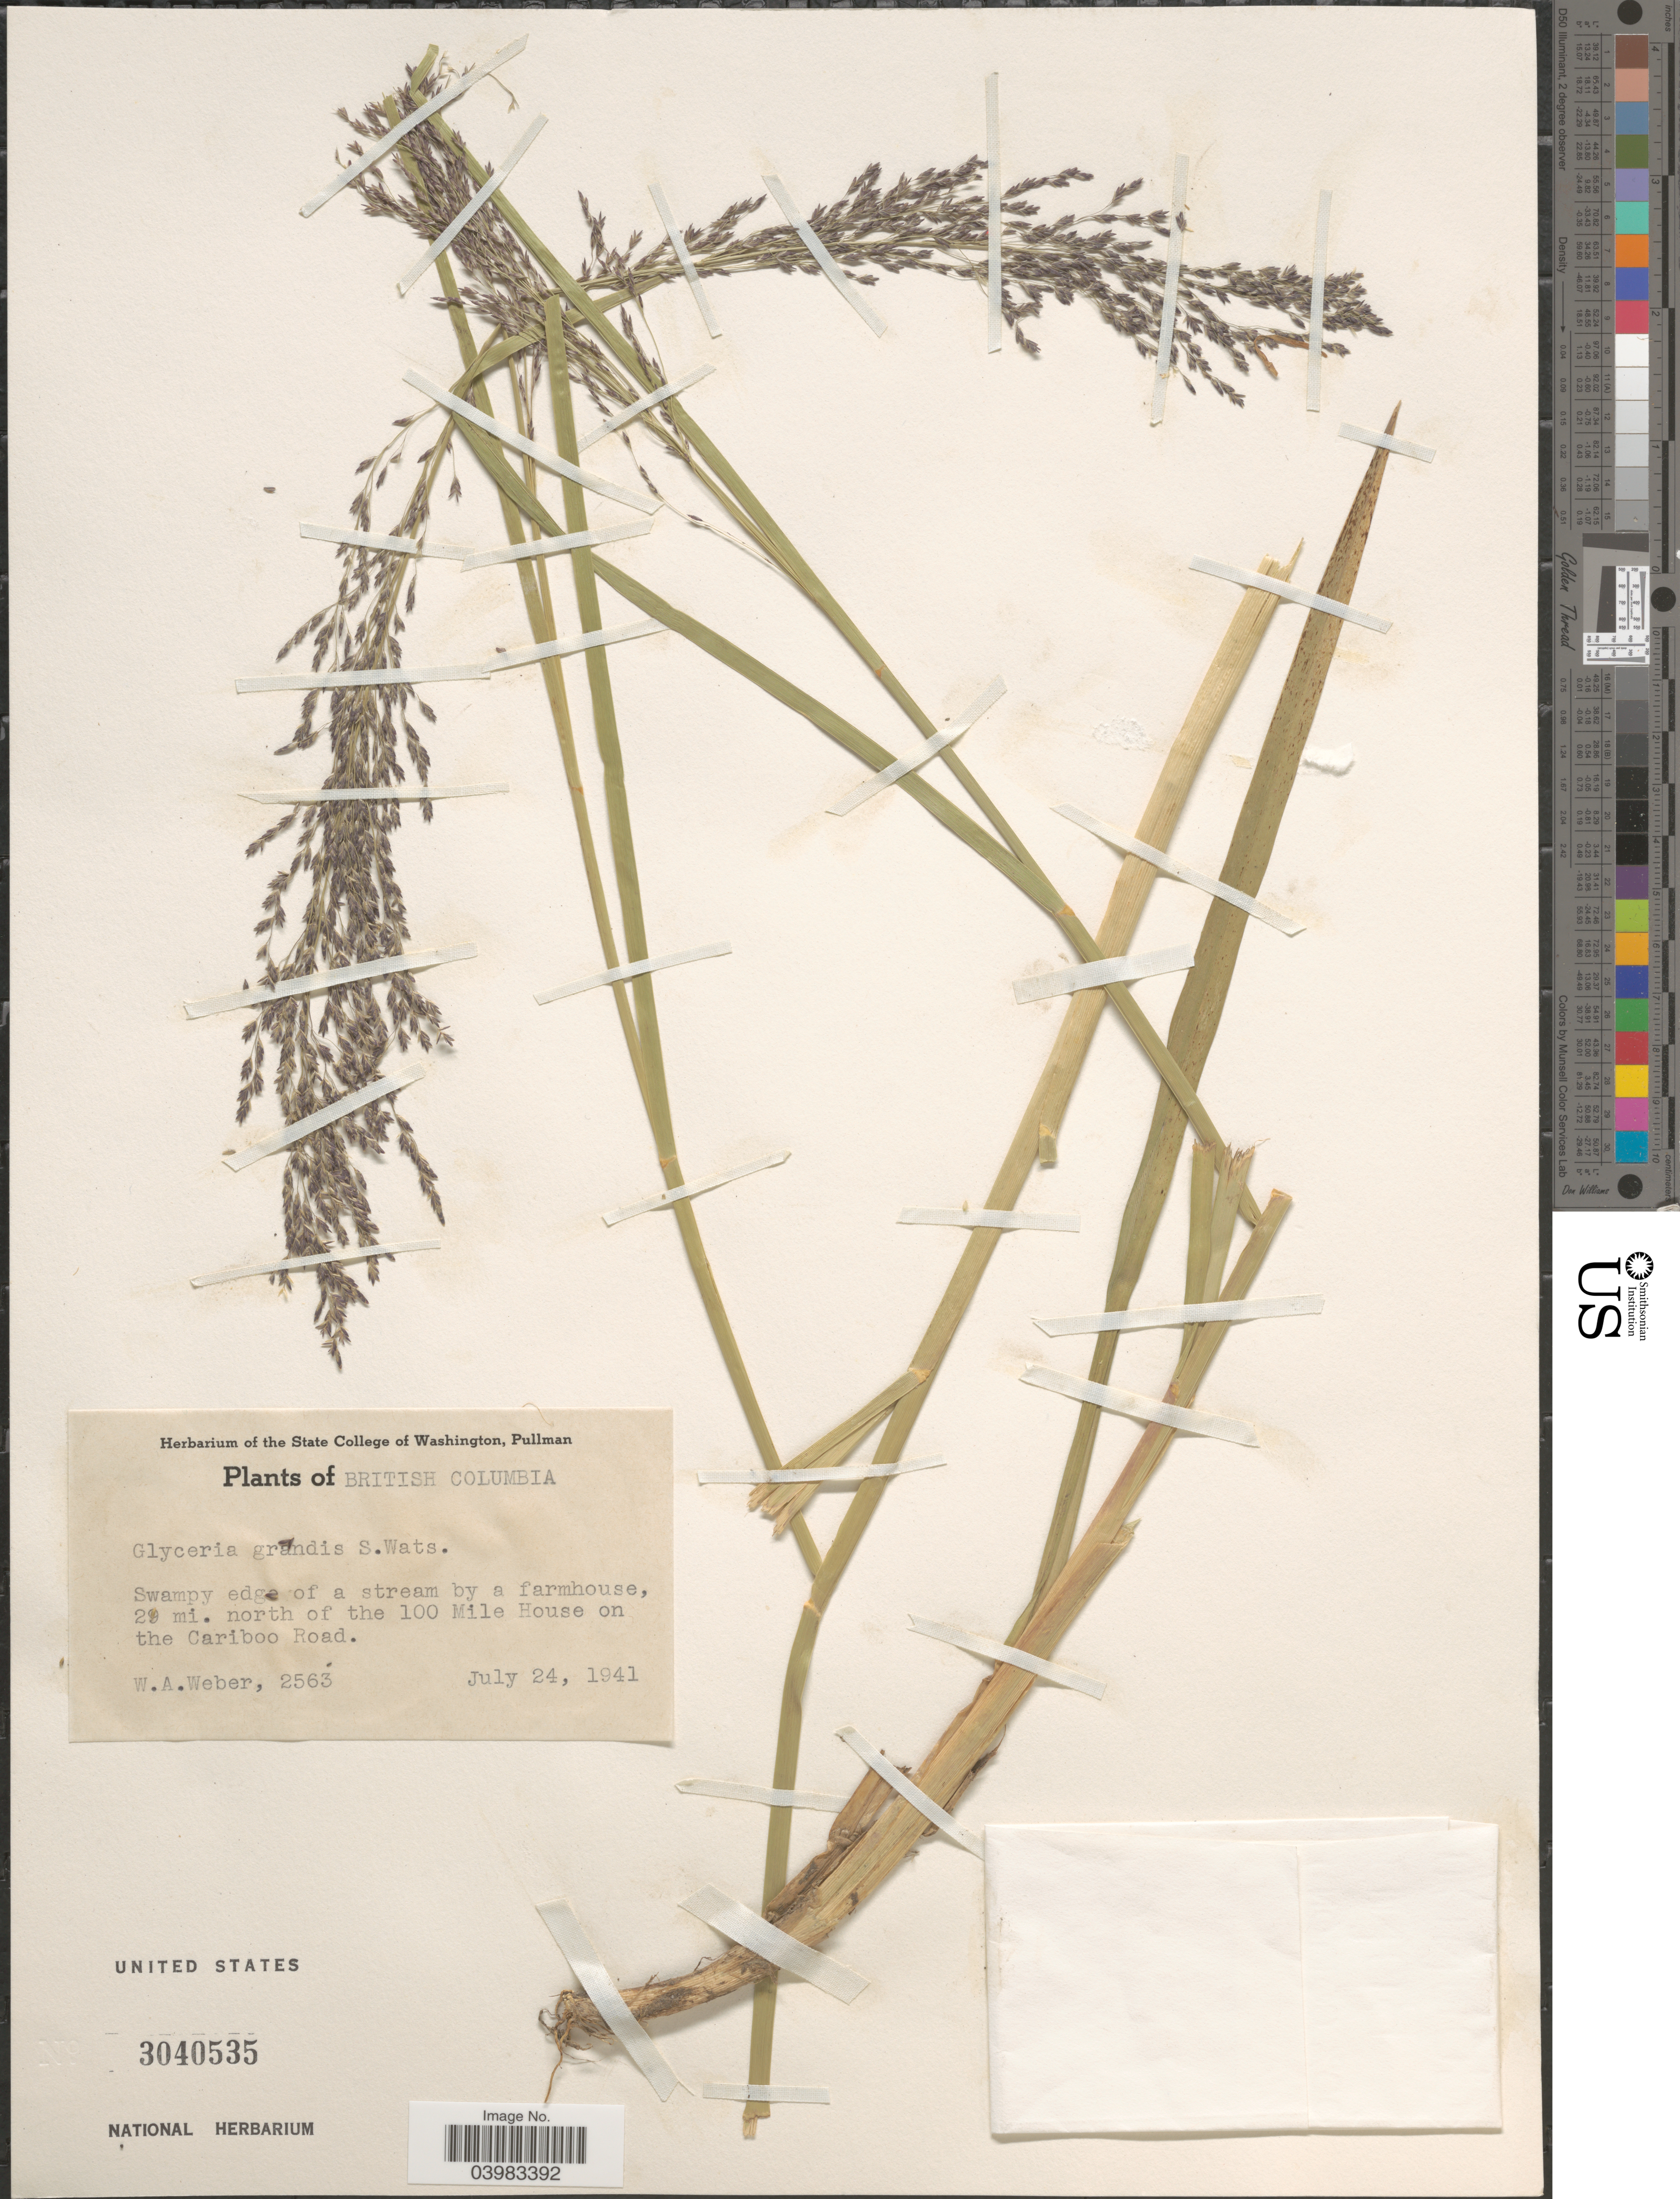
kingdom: Plantae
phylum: Tracheophyta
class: Liliopsida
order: Poales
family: Poaceae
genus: Glyceria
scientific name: Glyceria grandis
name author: S. Watson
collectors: W. A. Weber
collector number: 2563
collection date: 1941-07-24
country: Canada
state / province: British Columbia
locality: By a farmhouse, 29 mi. north of the 100 Mile House on the Cariboo Road.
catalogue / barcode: US 3040535